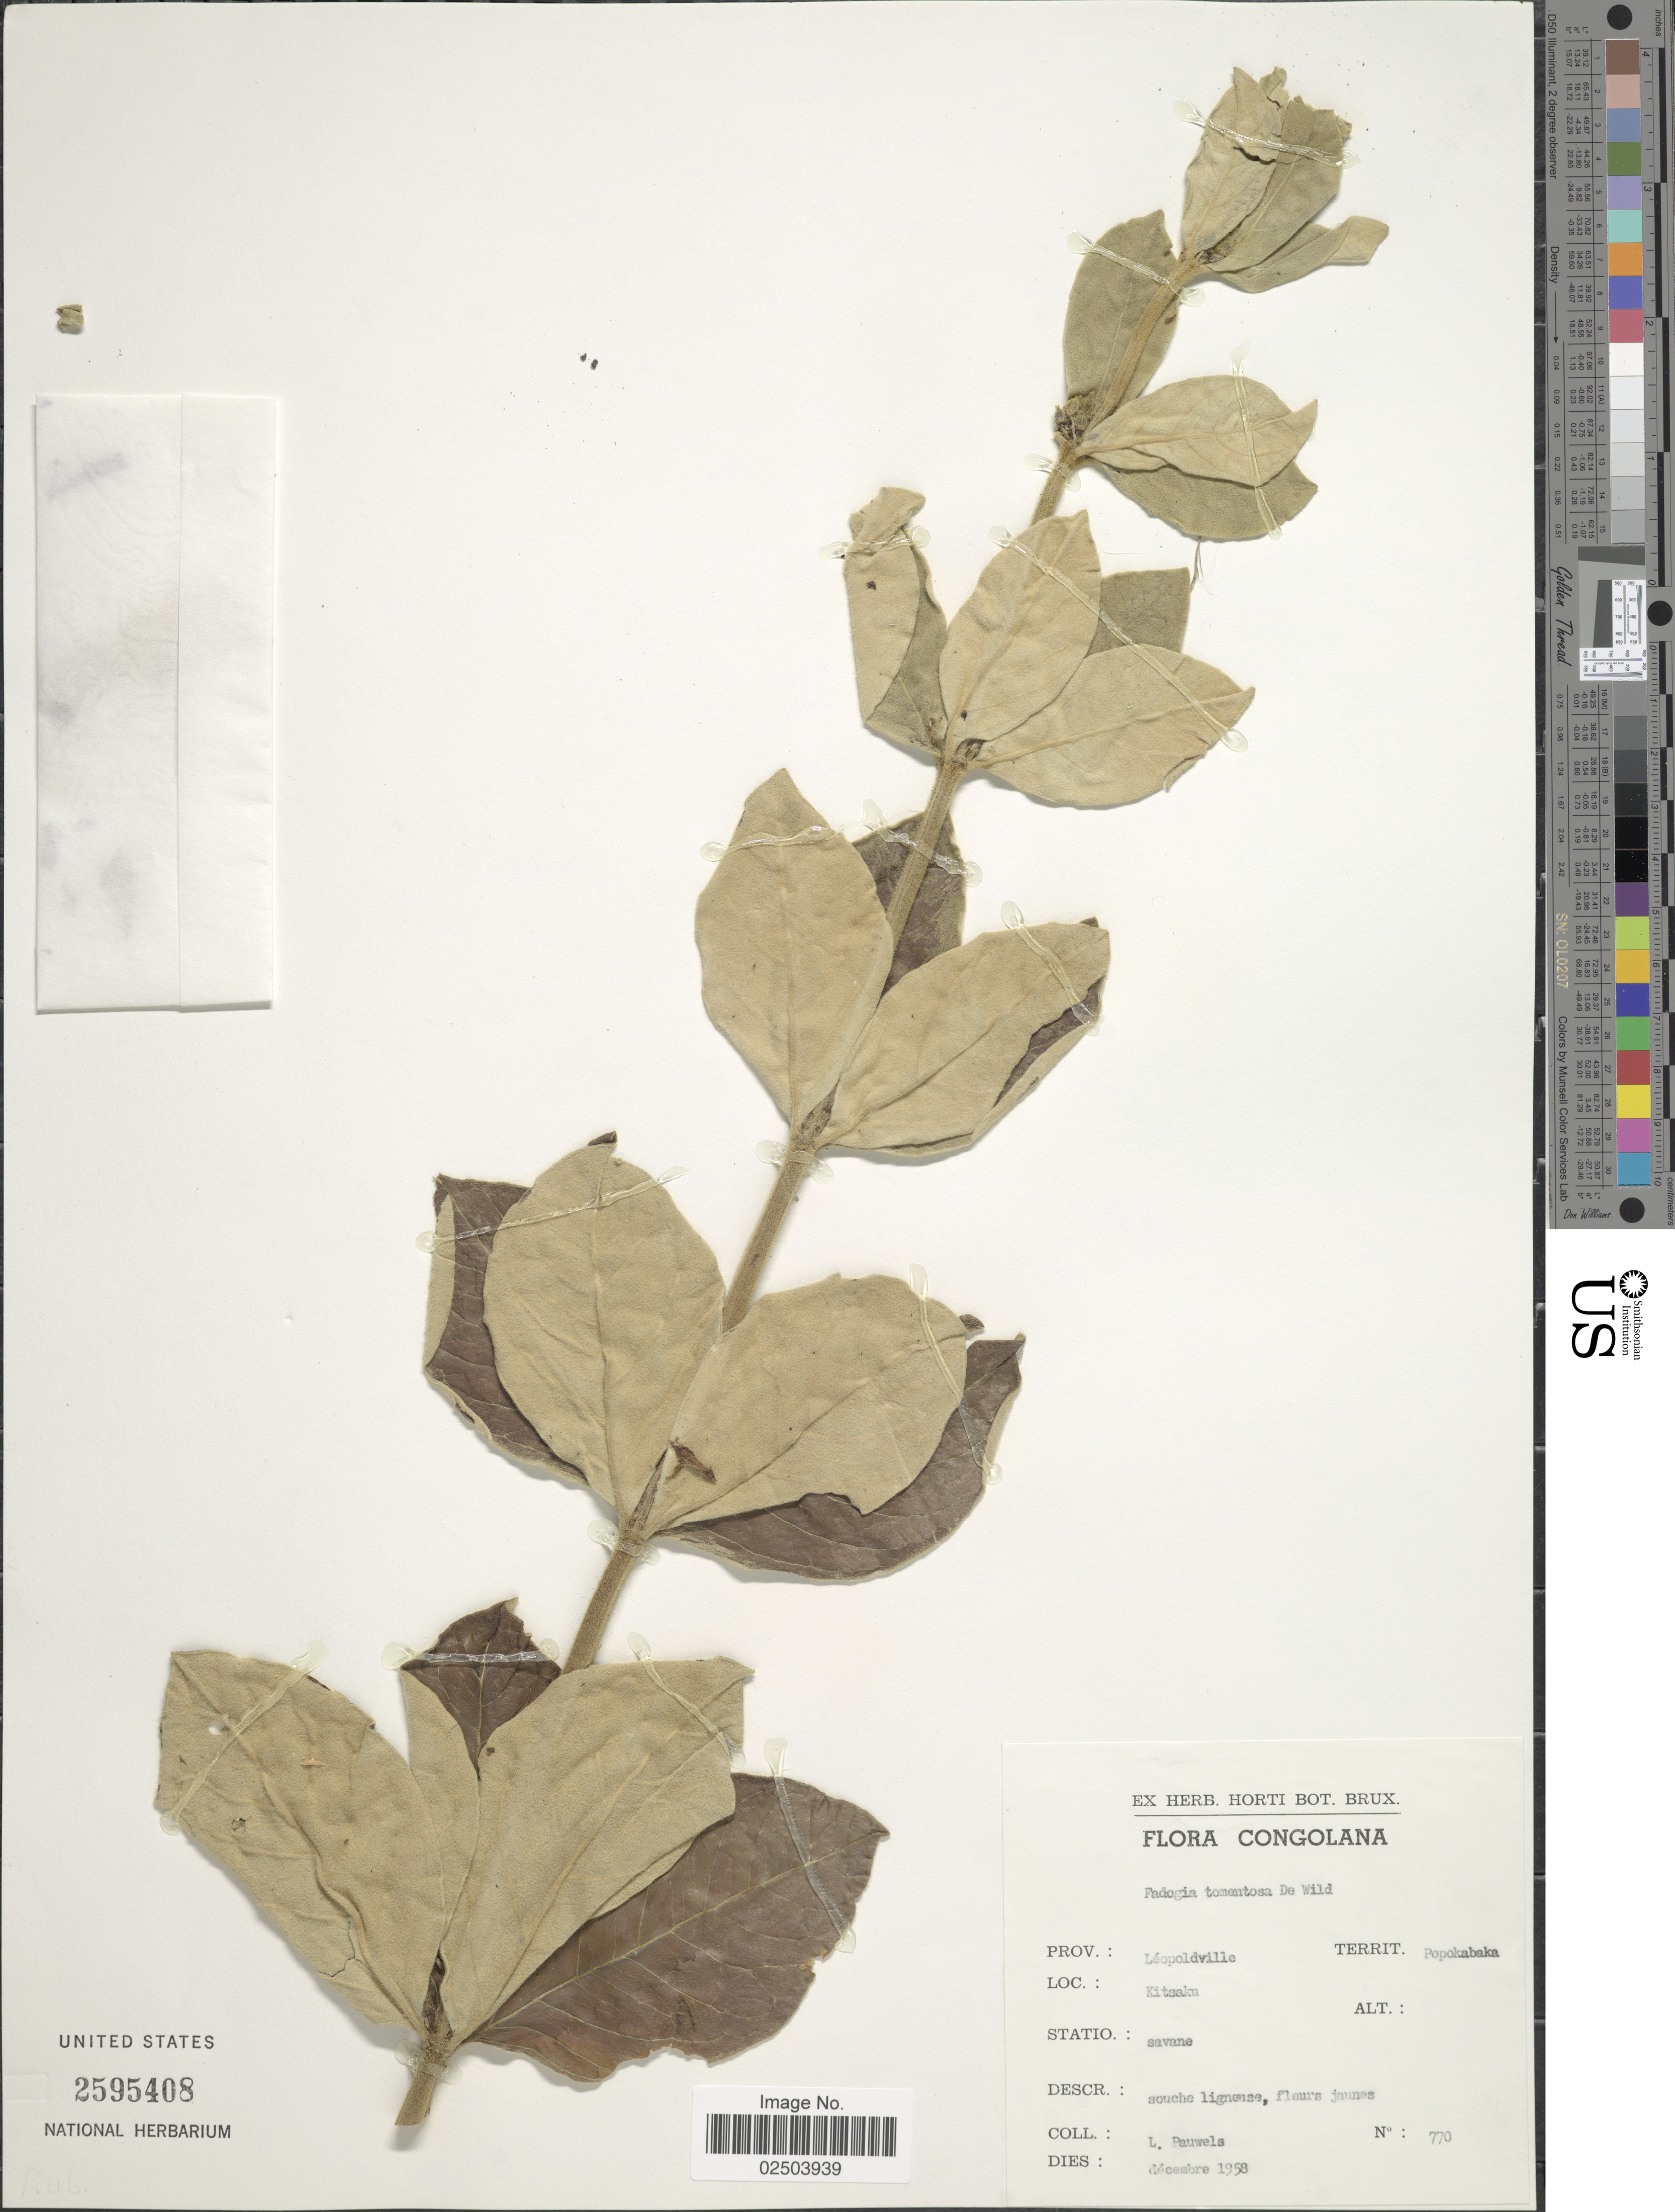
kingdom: Plantae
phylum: Tracheophyta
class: Magnoliopsida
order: Gentianales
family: Rubiaceae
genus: Fadogia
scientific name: Fadogia tomentosa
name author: De Wild.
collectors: L. Pauwels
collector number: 770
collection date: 1958-12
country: Congo, Democratic Republic of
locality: Congolana. Prov.: Leopoldville, Territ.: Popokabaka, Kitsaku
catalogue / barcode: US 2595408